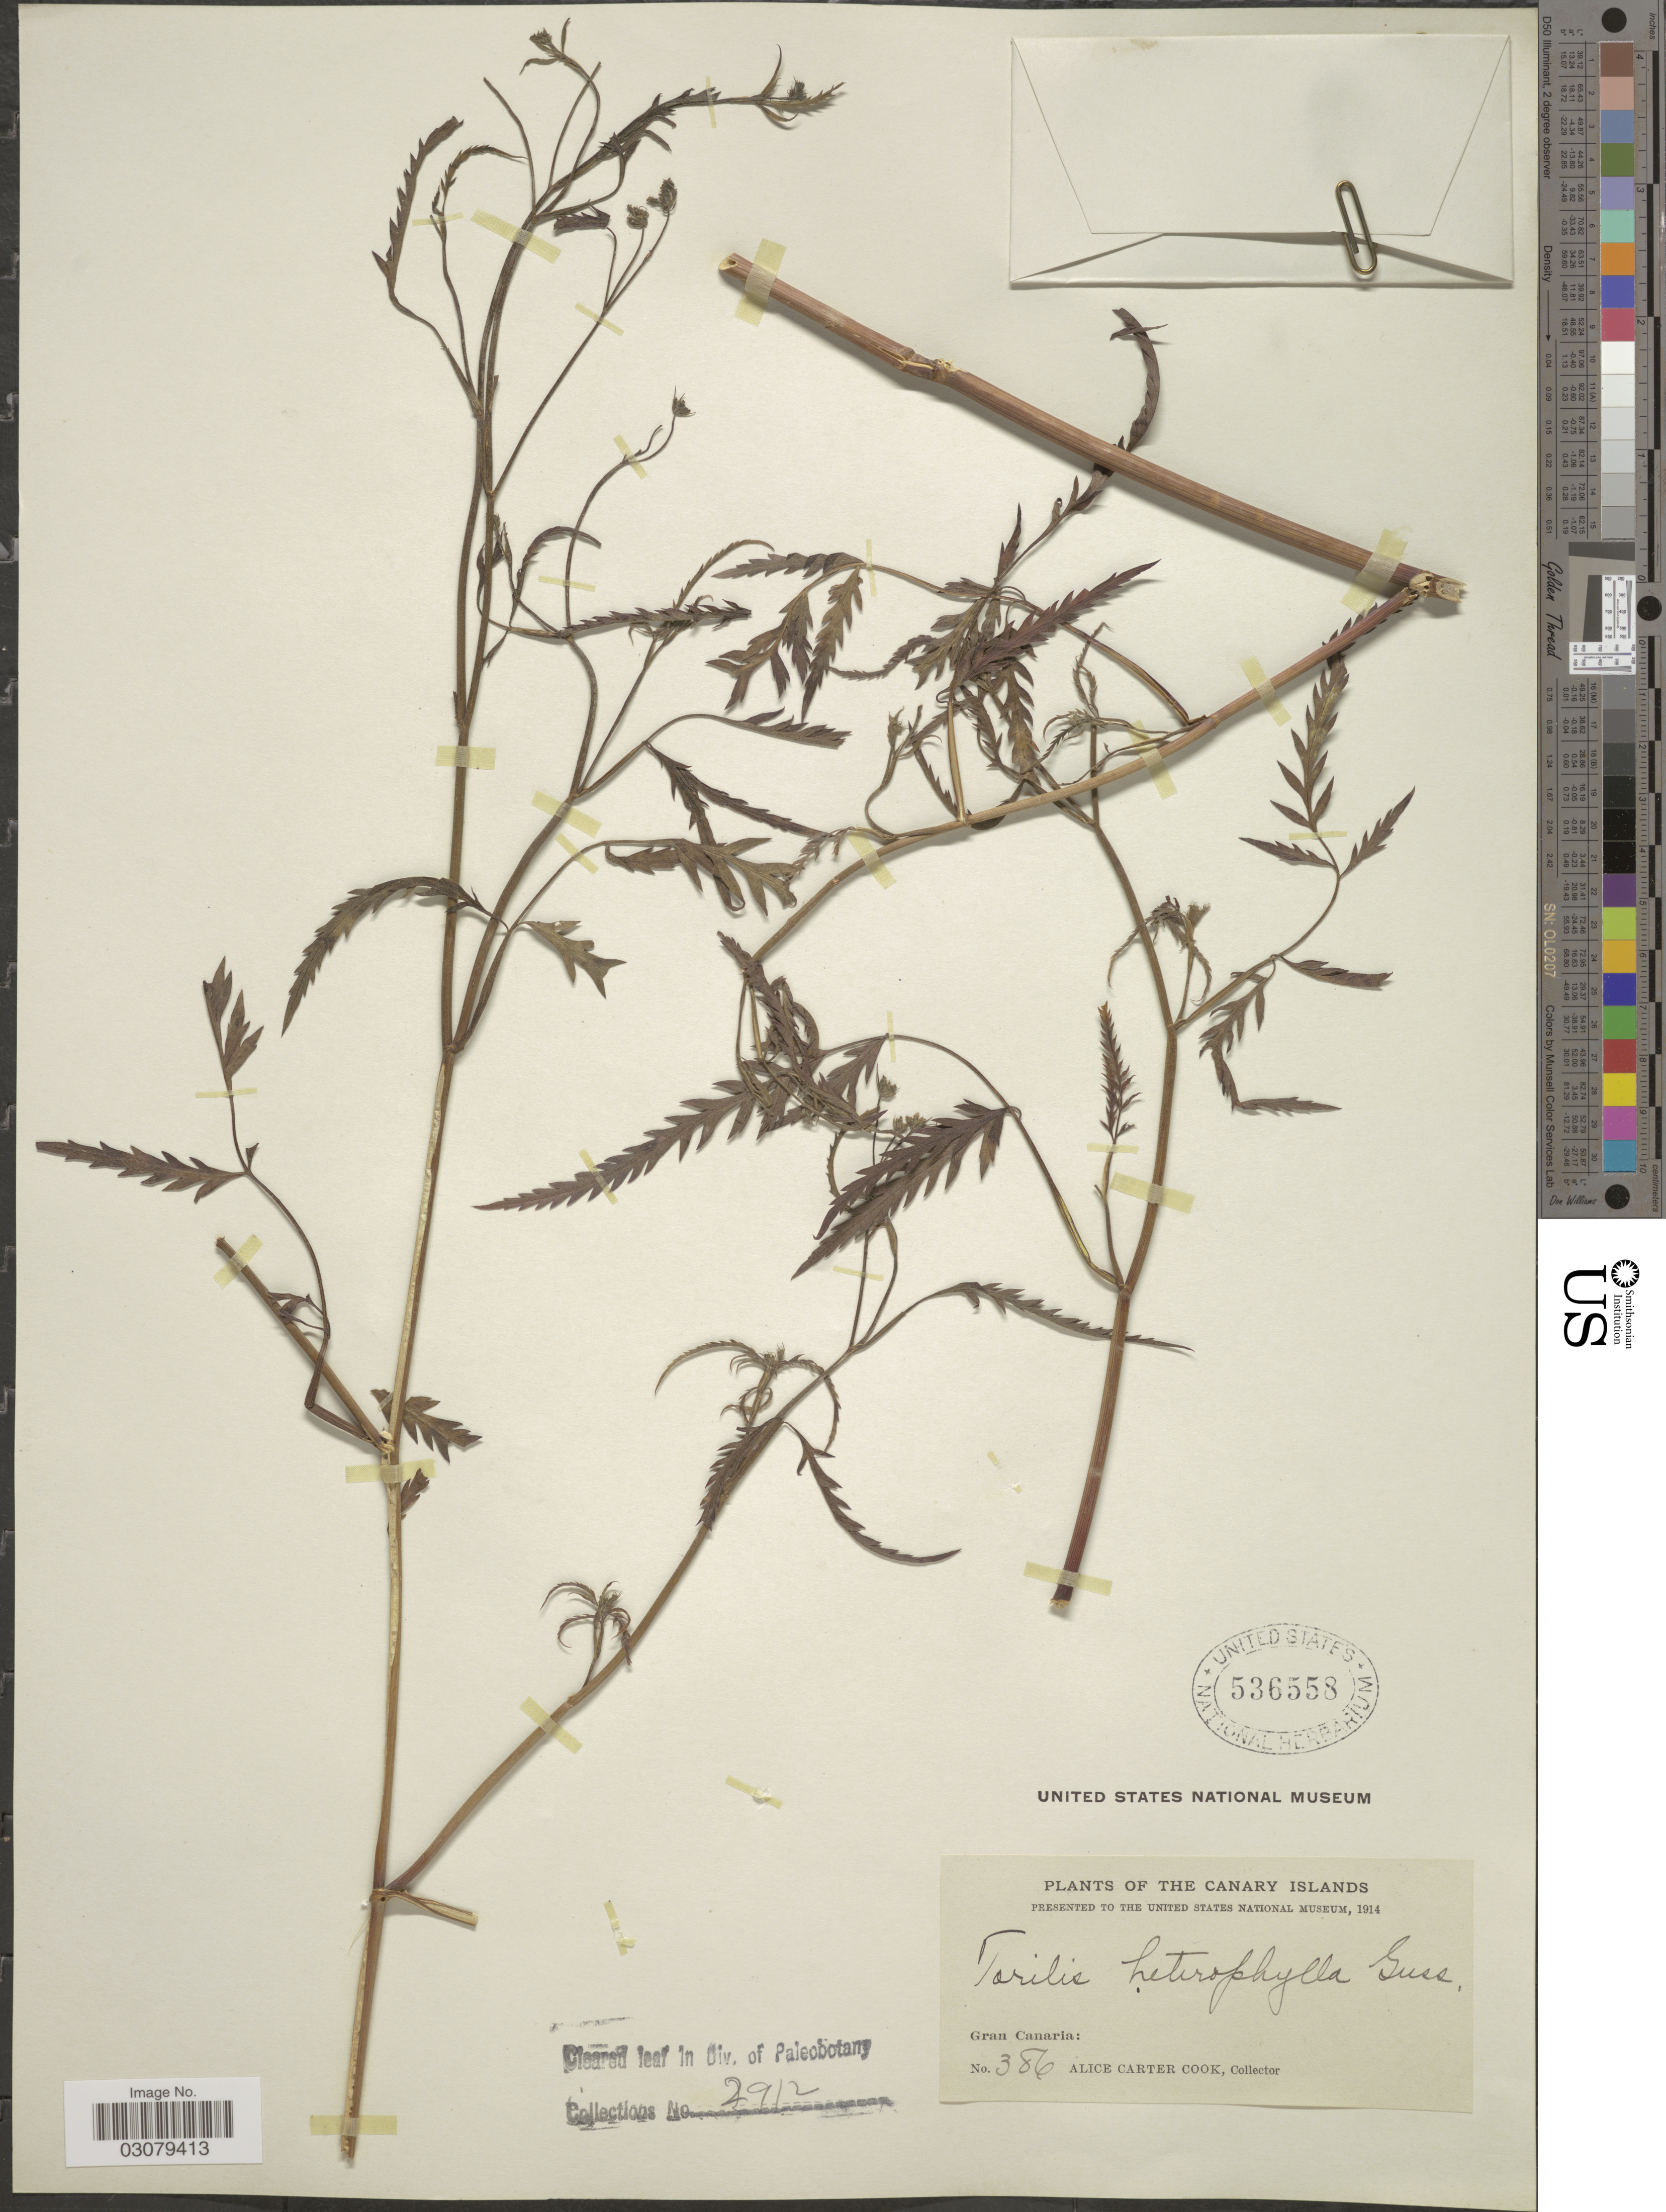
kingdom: Plantae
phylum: Tracheophyta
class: Magnoliopsida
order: Apiales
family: Apiaceae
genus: Torilis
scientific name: Torilis heterophylla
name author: Gussone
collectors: Alice C. Cook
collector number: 386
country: Spain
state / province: Canarias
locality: The Canary Islands. Gran Canaria.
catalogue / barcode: US 536558